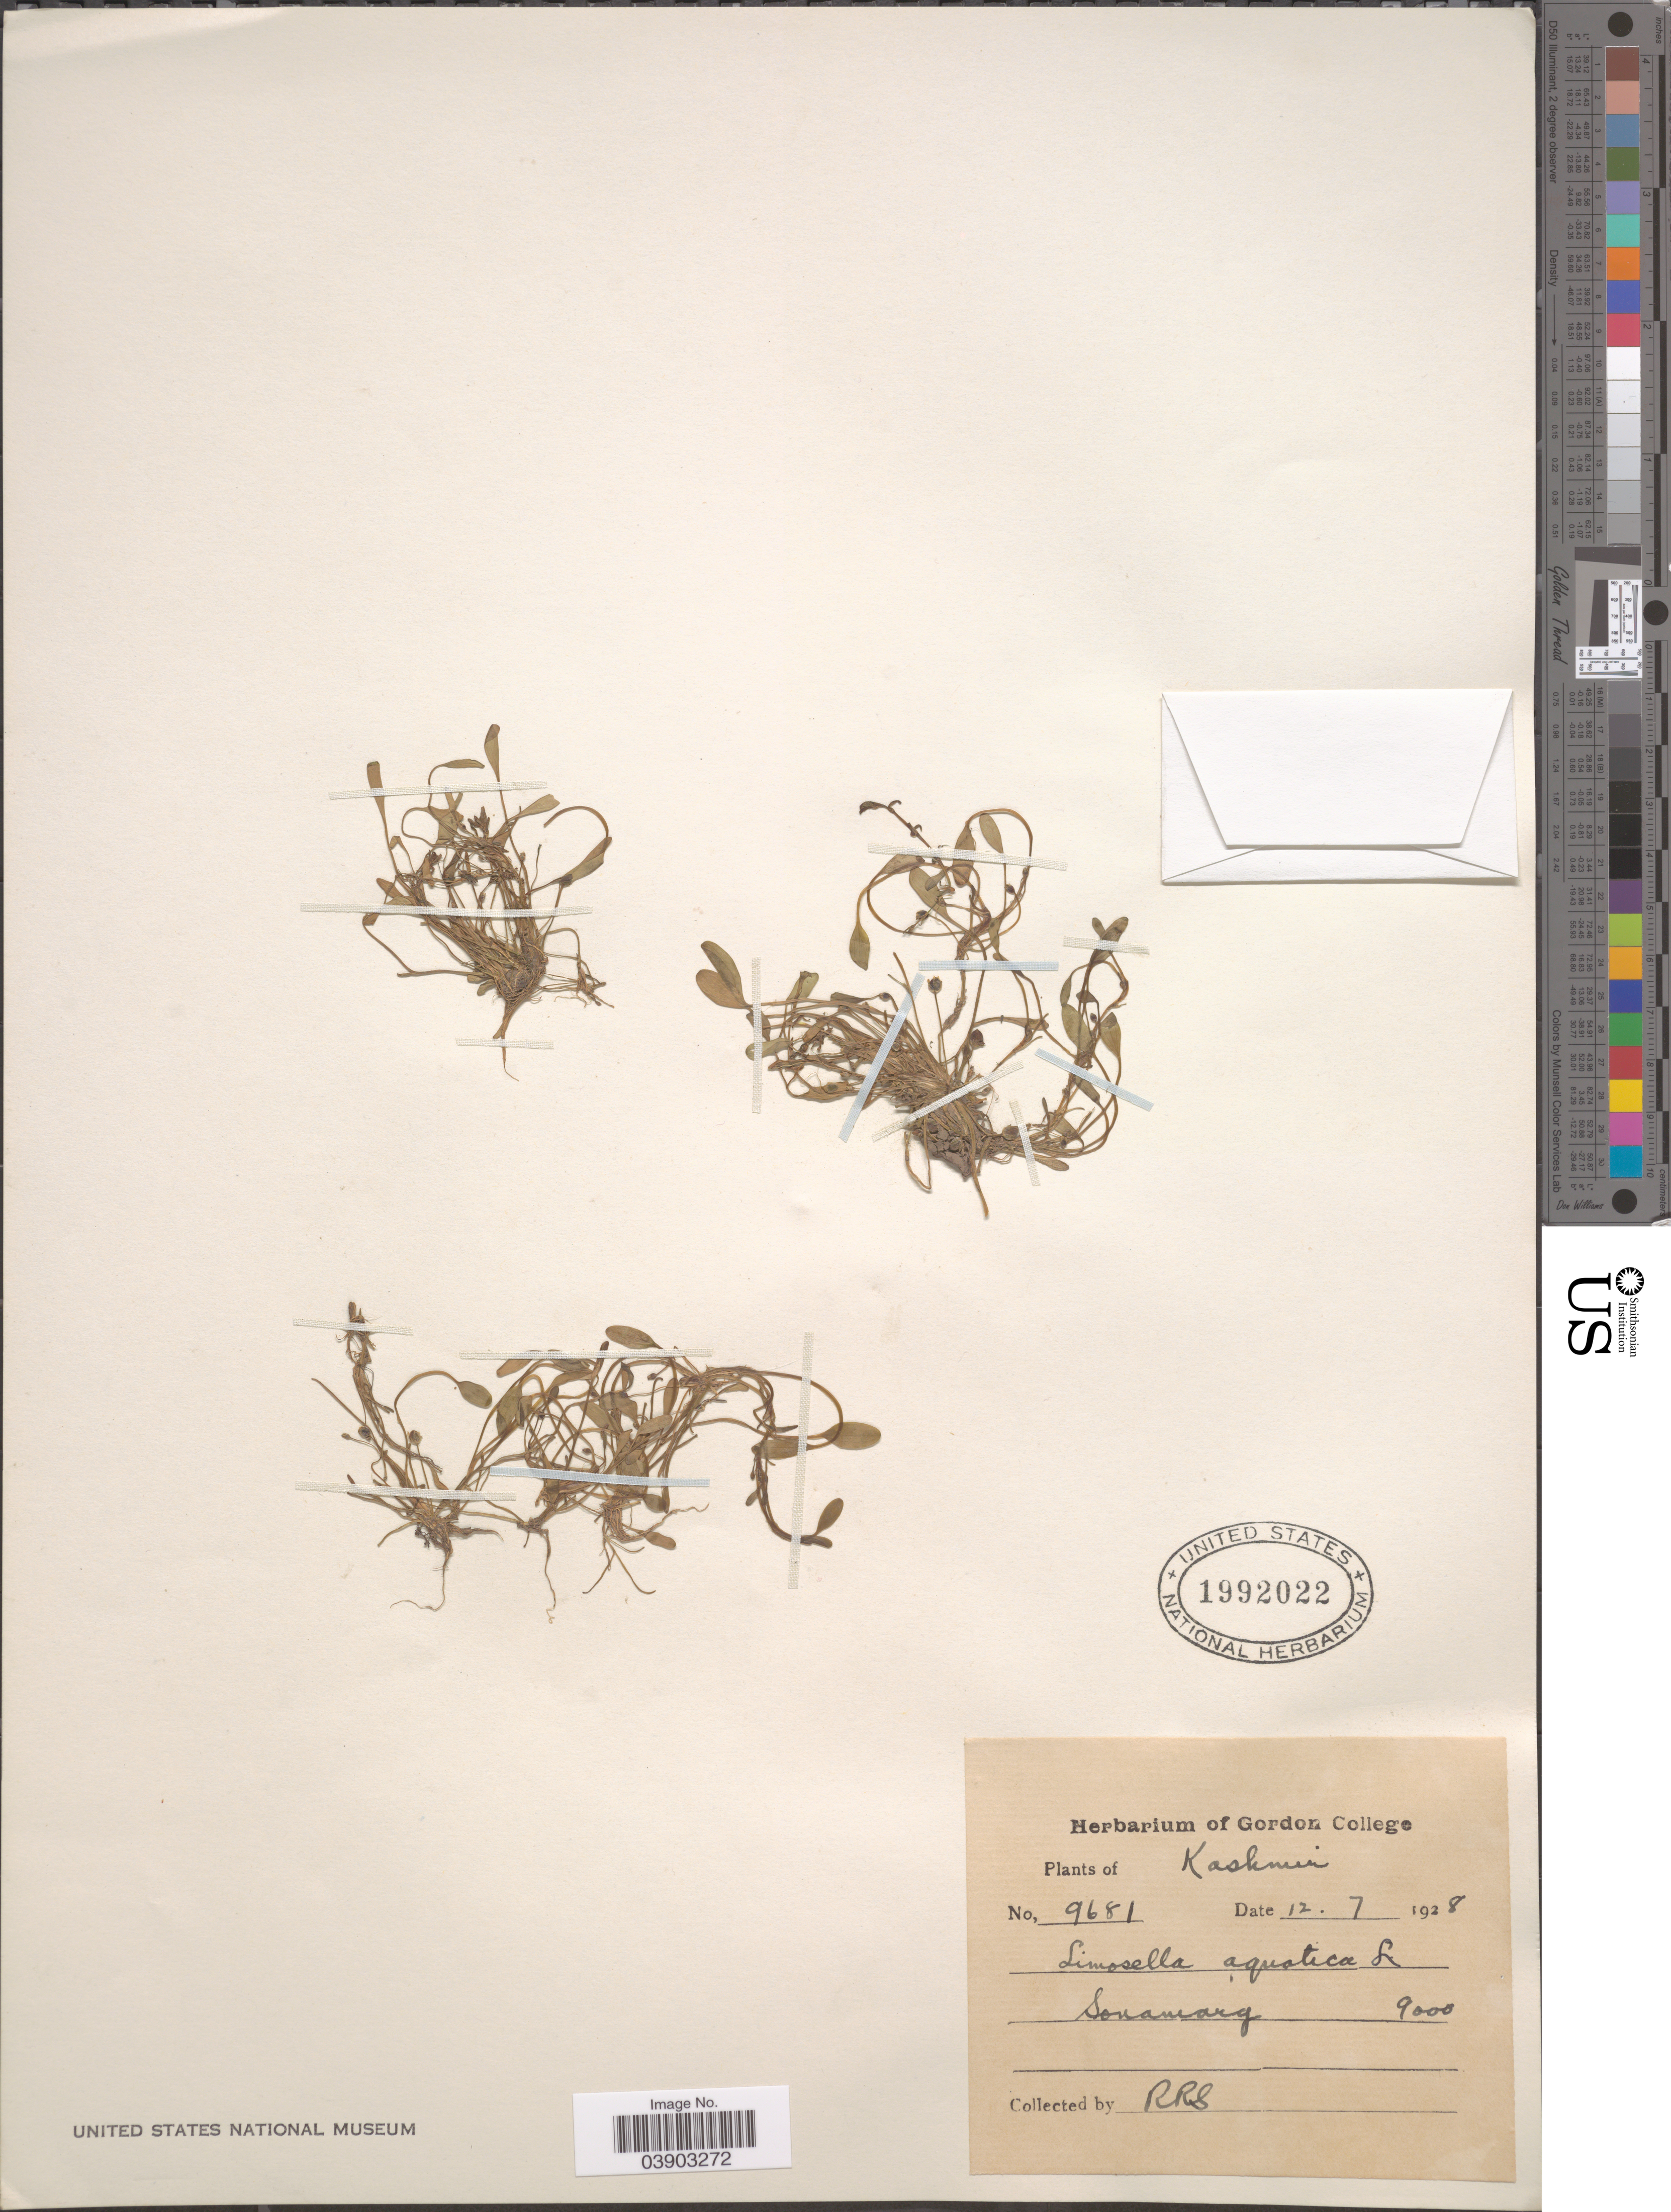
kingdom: Plantae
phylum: Tracheophyta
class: Magnoliopsida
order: Lamiales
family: Scrophulariaceae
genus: Limosella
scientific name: Limosella aquatica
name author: L.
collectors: R. R. S.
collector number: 9681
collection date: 1928-07-12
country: India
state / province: Jammu and Kashmir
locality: Kashmir. Sonamarg.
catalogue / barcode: US 1992022